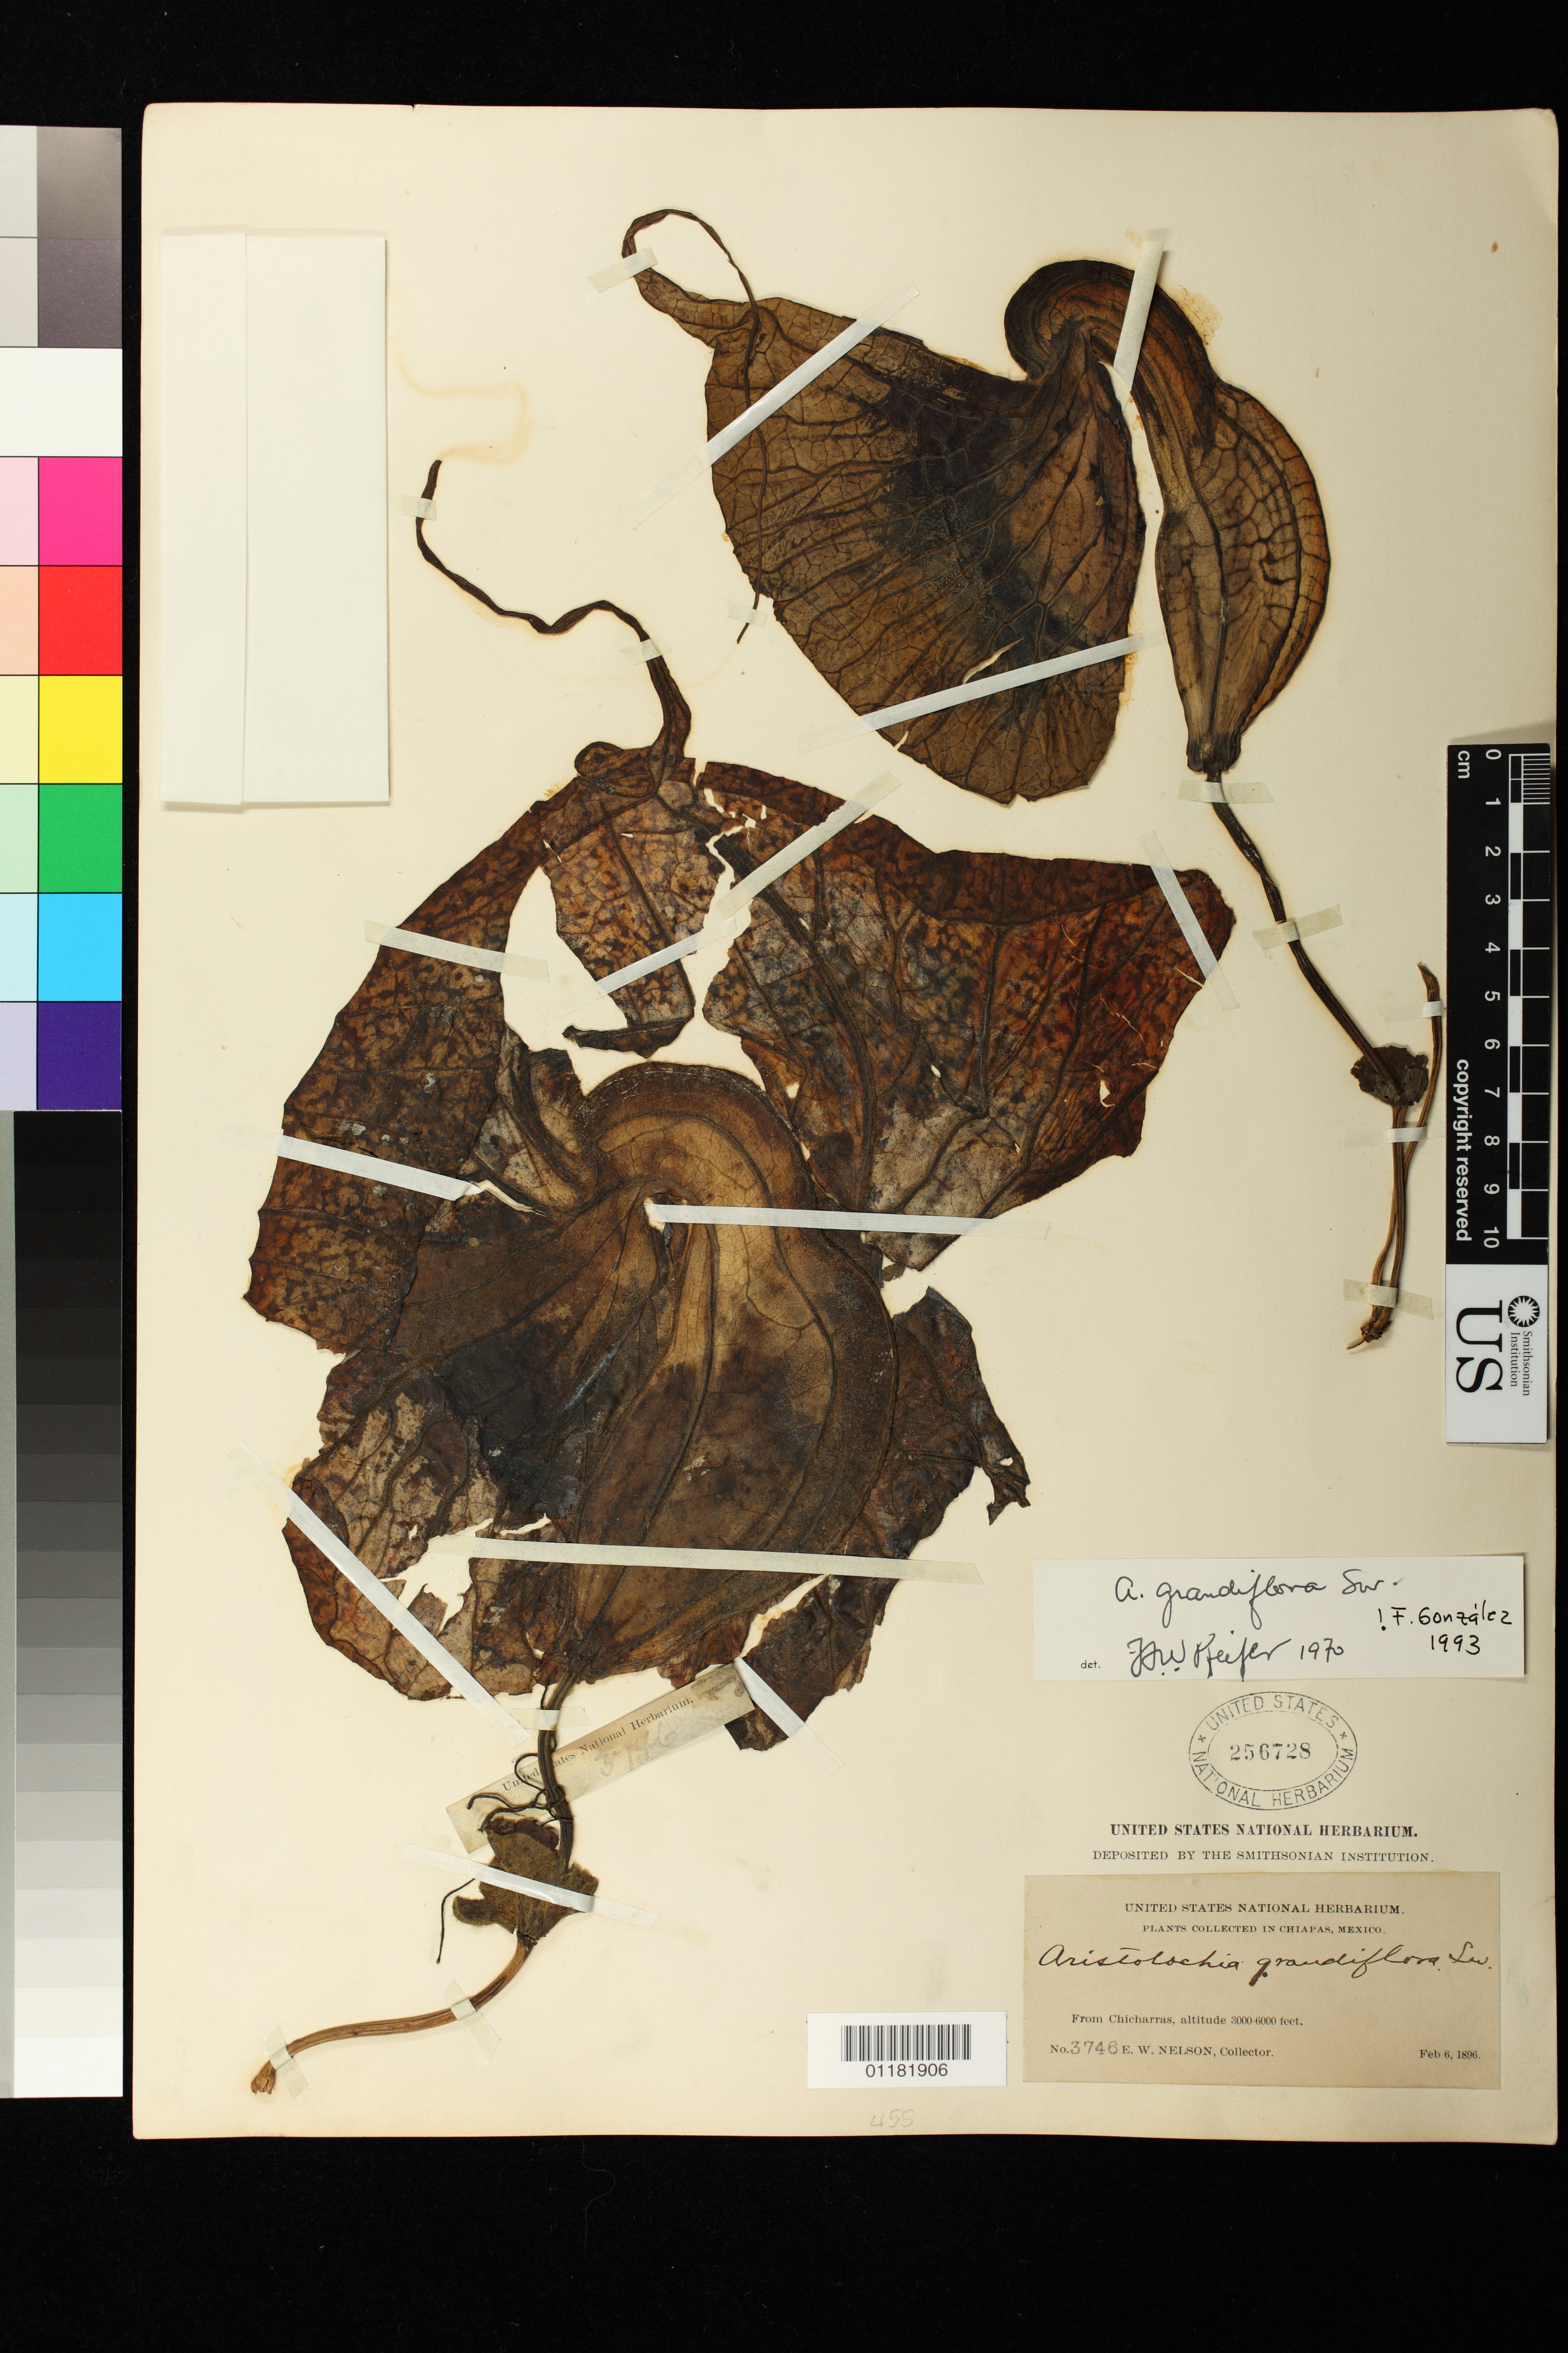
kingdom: Plantae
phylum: Tracheophyta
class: Magnoliopsida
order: Piperales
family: Aristolochiaceae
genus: Aristolochia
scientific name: Aristolochia grandiflora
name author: Sw.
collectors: E. W. Nelson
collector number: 3746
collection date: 1896-02-06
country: Mexico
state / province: Chiapas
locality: Chicharras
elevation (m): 914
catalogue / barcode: US 256728